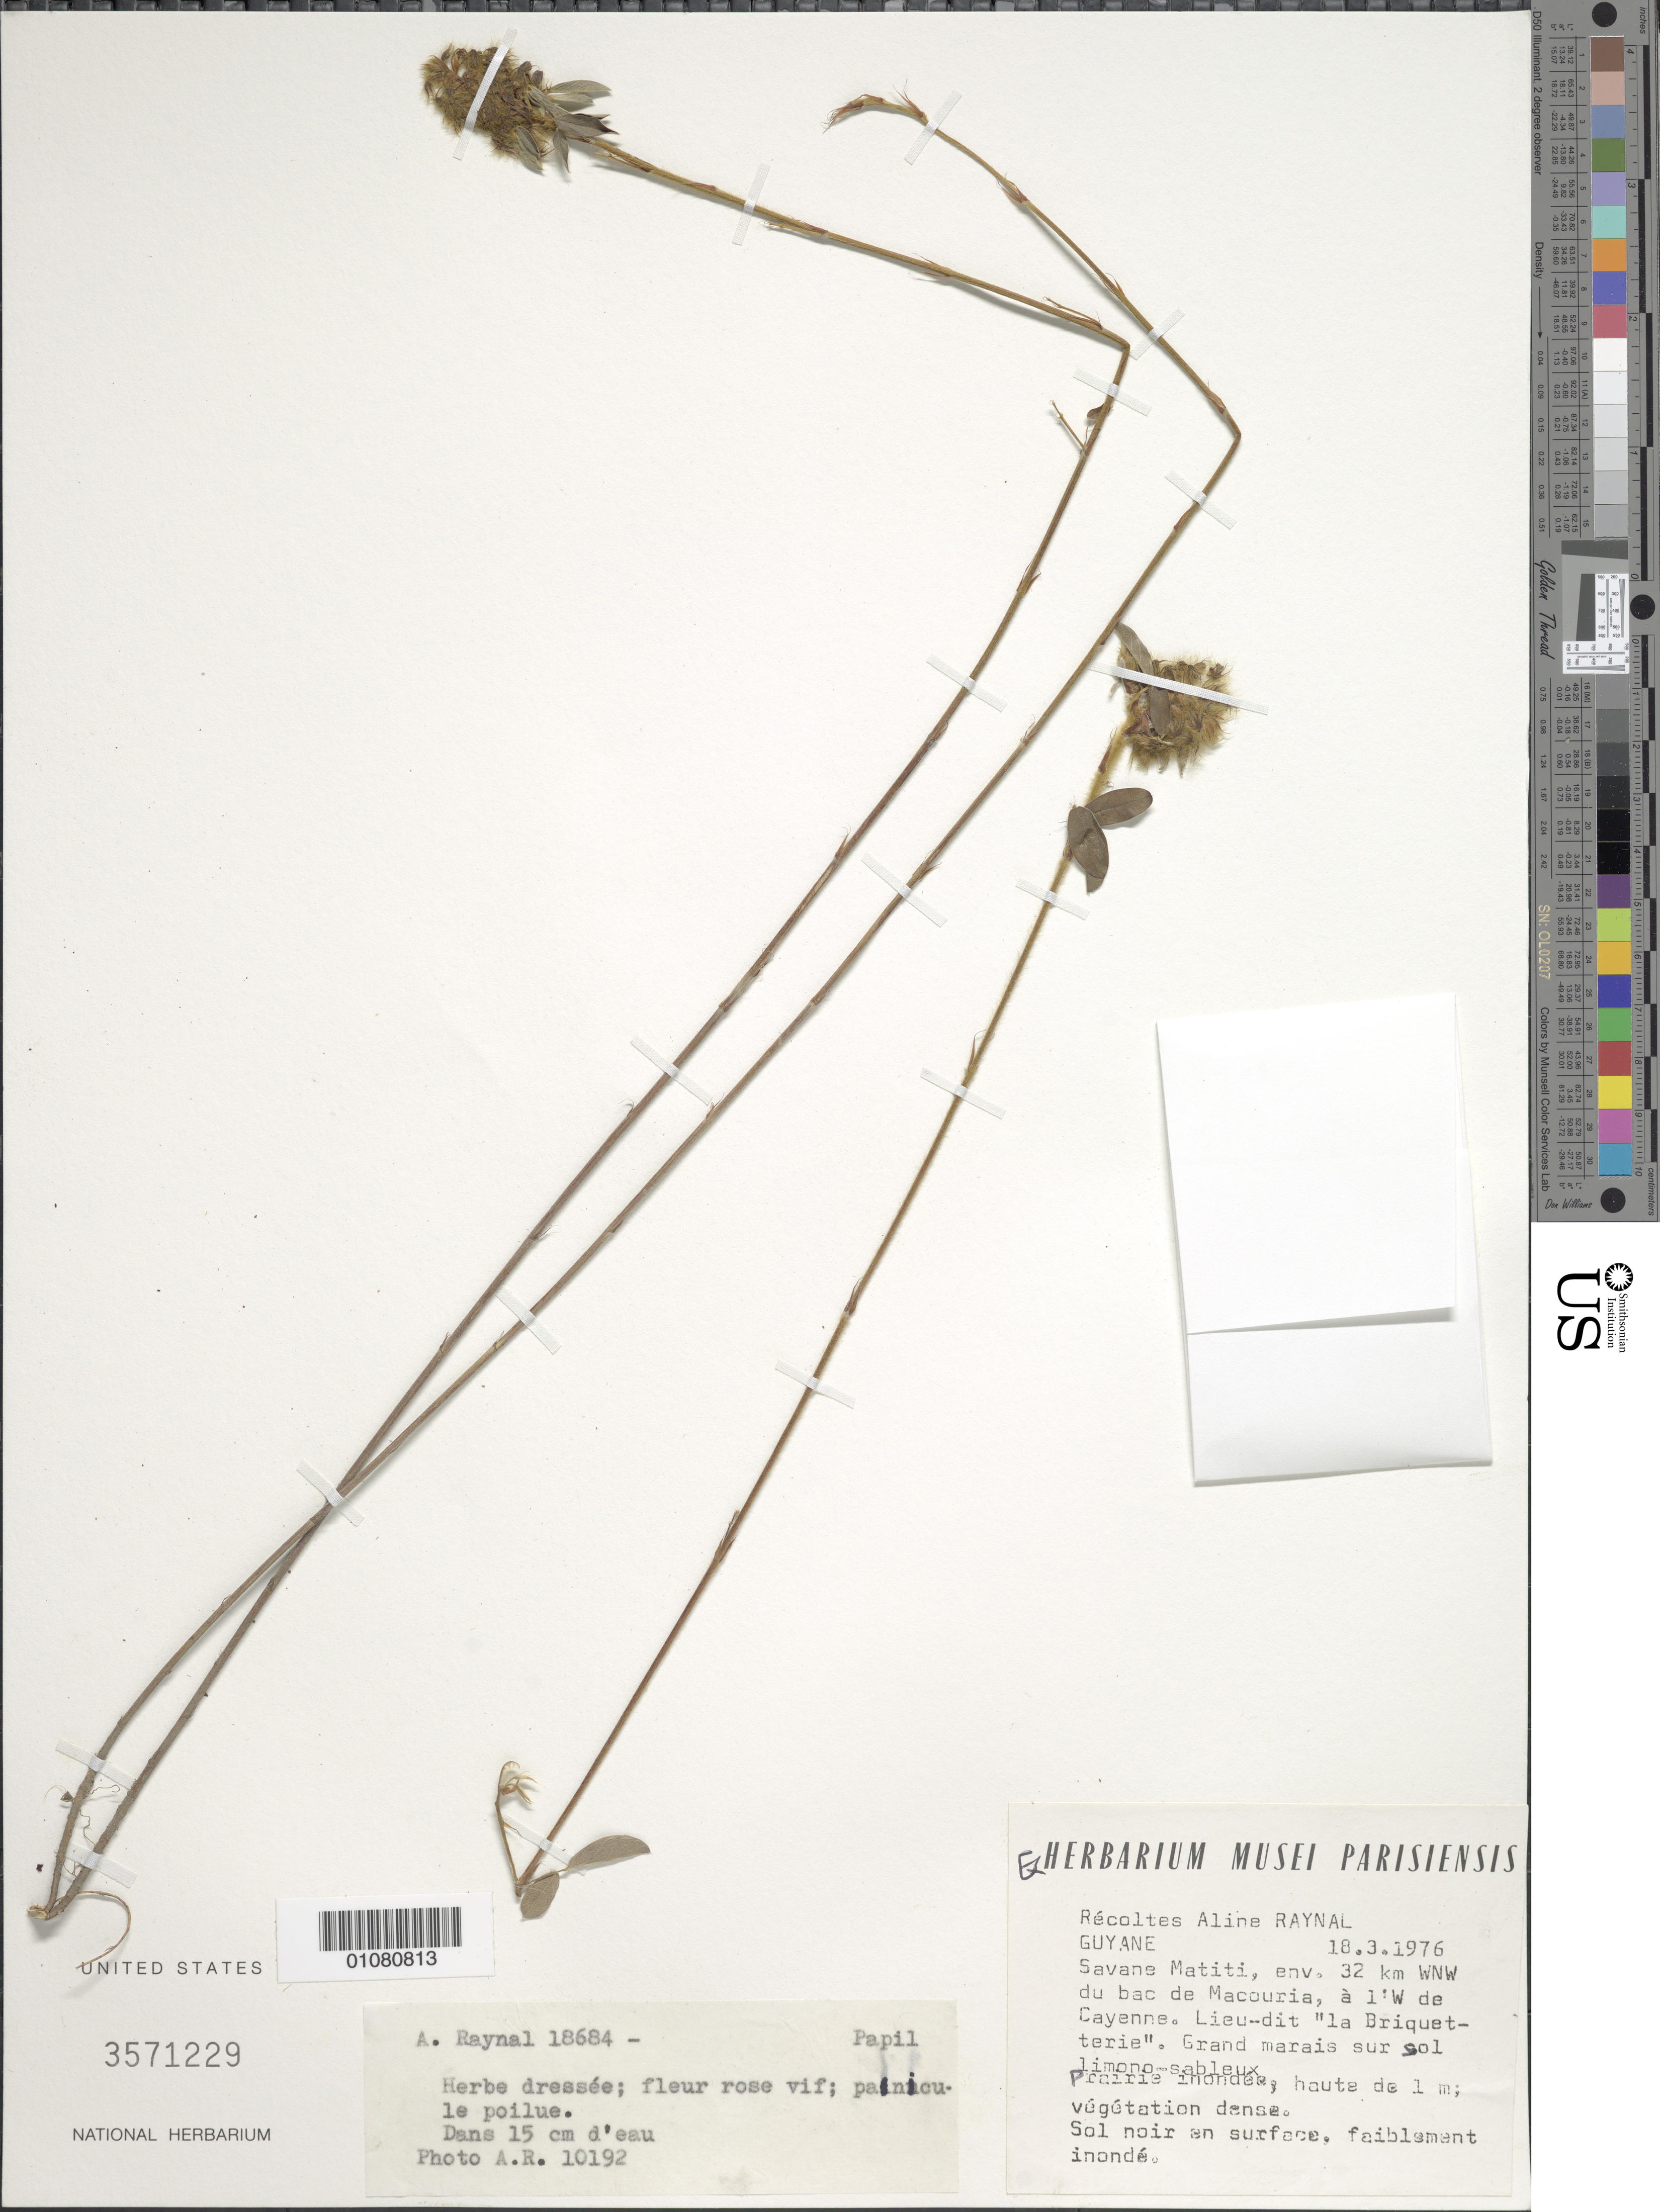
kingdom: Plantae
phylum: Tracheophyta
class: Magnoliopsida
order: Fabales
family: Fabaceae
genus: Desmodium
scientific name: Desmodium sp.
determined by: Mansano, V. F.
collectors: A. M. Raynal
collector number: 18684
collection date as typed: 18-Mar-76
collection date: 1976-03-18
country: French Guiana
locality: Savane Matiti, env 32 km WNW du bac de Macouria, a l'W de Cayenne. Lieu-dit "la Briquetterie"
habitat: Grand marais sur sol limono-sableux. Prairie inondee, haute de 1m; vegetation dense. Sol noir en surface, faiblement inonde. Dans 15cm d'eau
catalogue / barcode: US 3571229